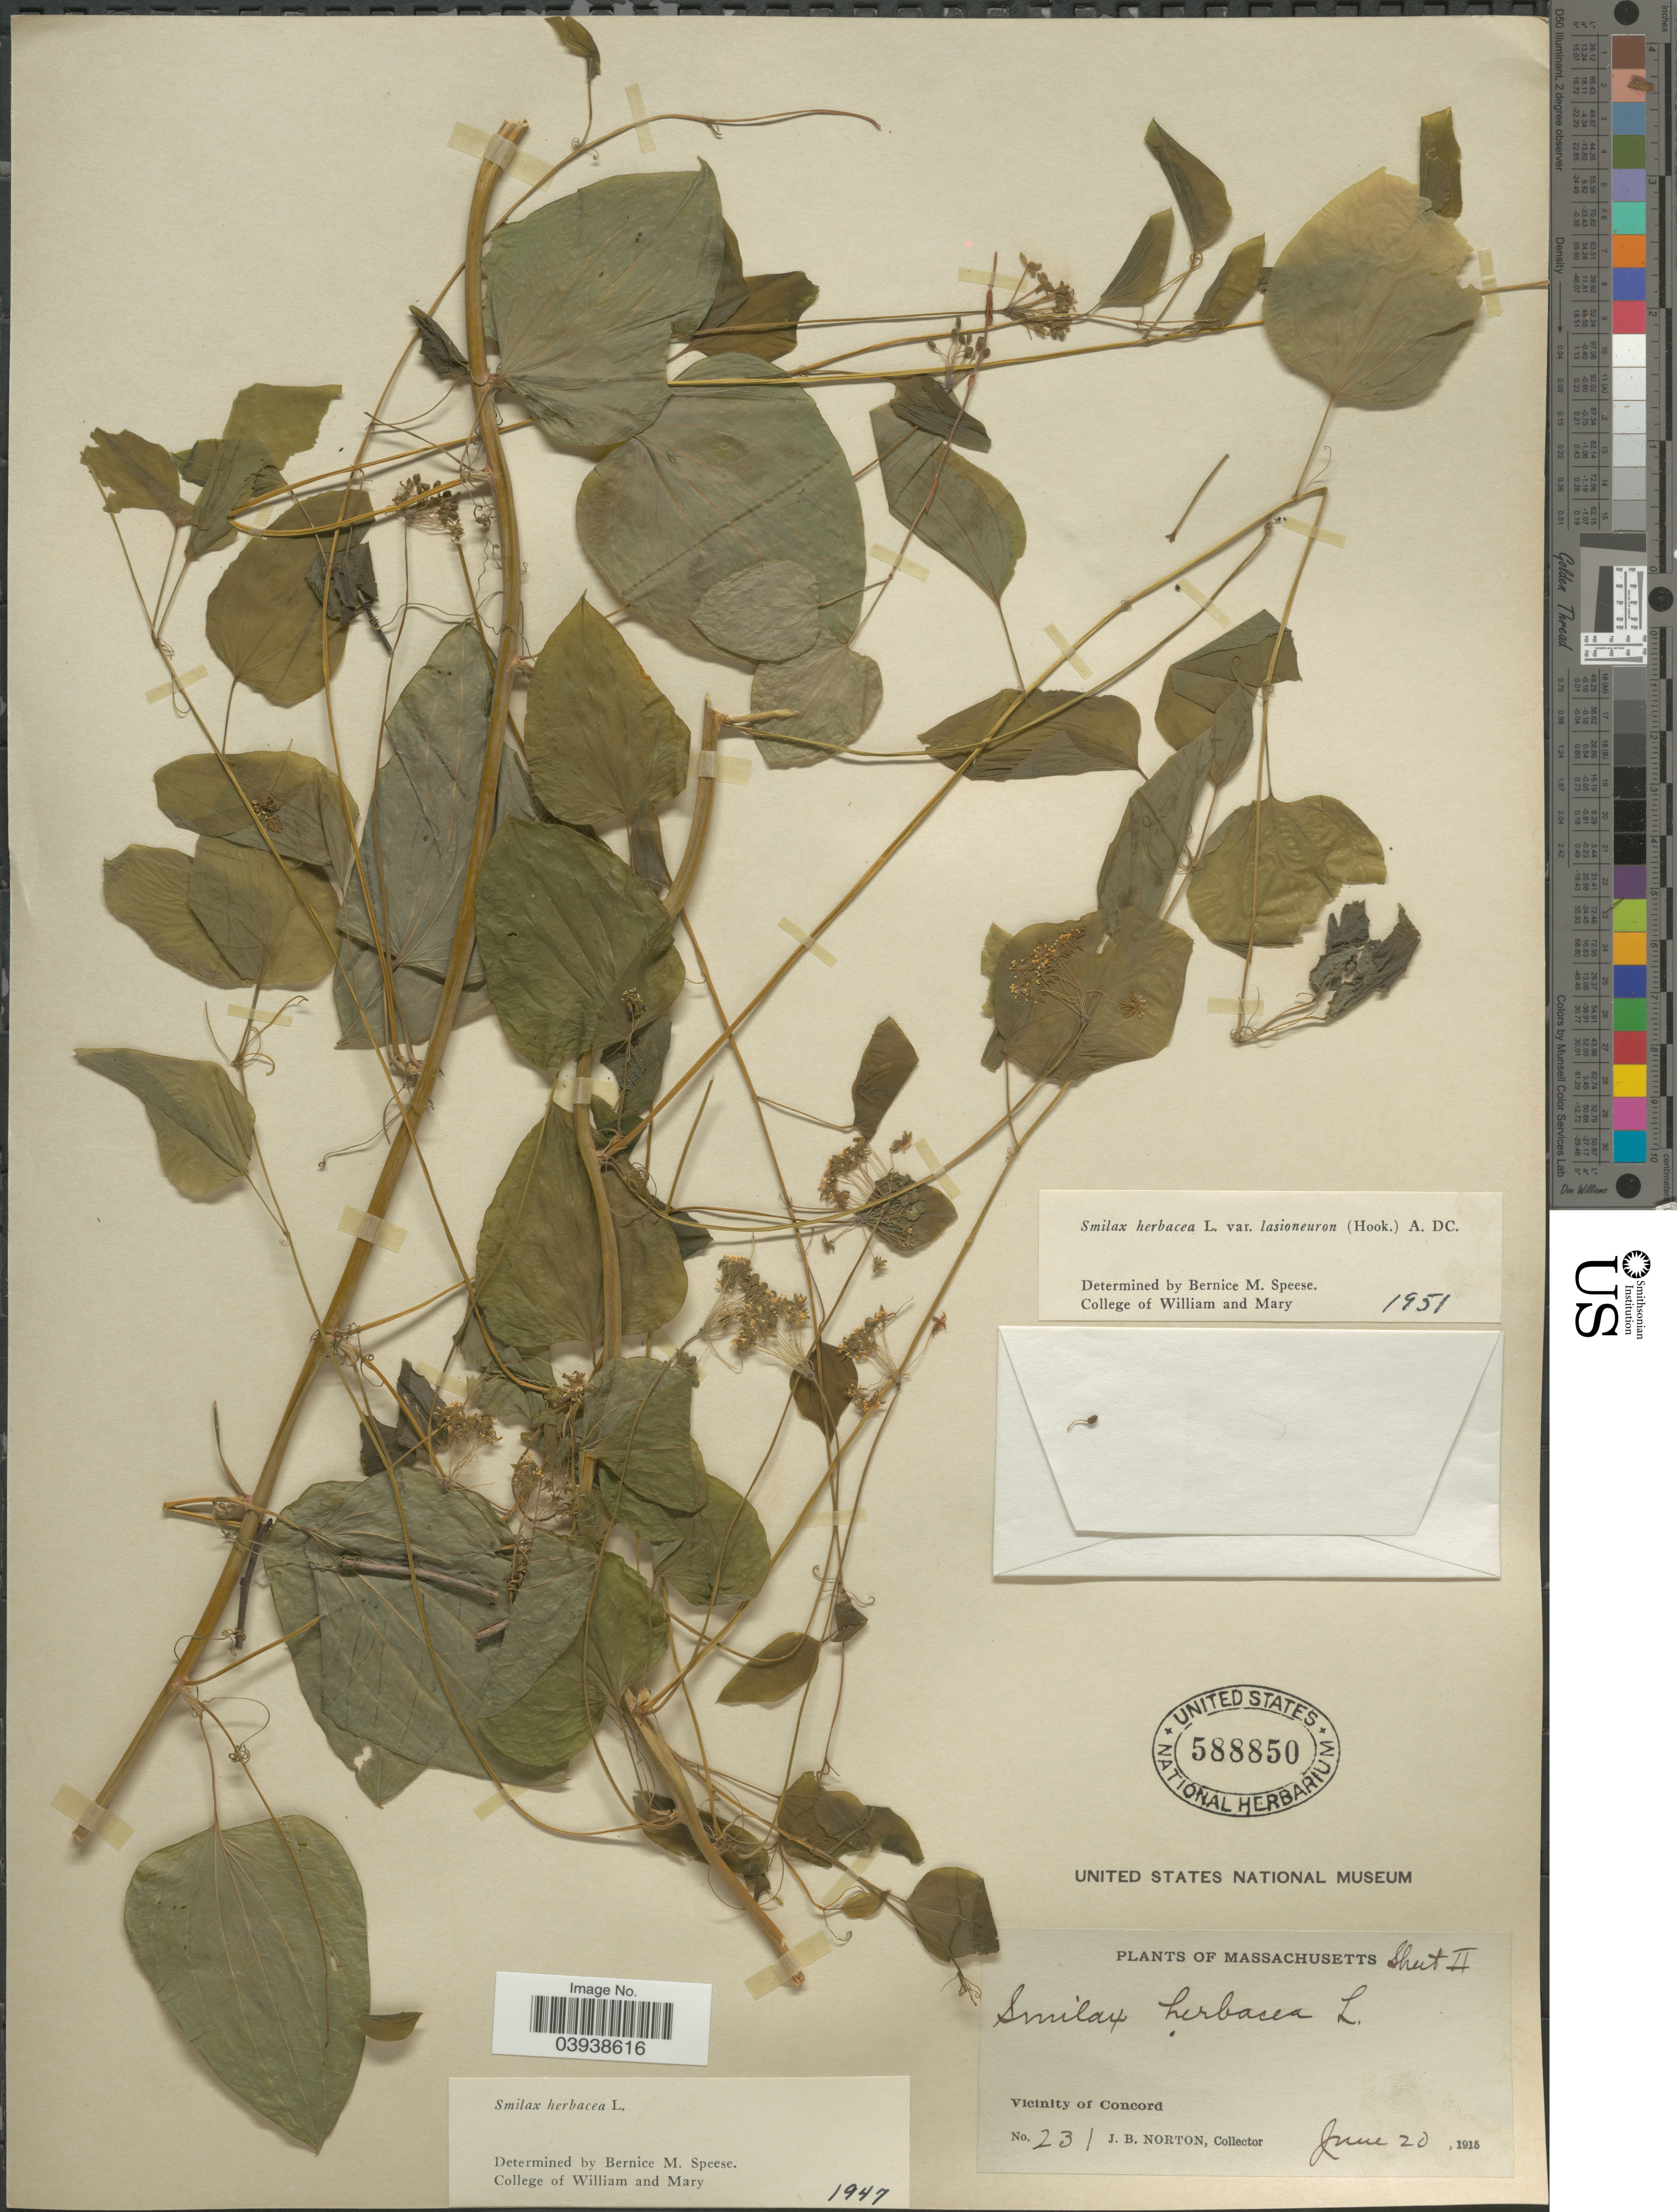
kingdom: Plantae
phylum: Tracheophyta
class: Liliopsida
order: Liliales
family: Smilacaceae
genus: Smilax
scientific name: Smilax herbacea var. lasioneuron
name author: (Hook.) A. DC.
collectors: J. B. Norton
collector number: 231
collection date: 1915-06-20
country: United States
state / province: Massachusetts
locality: Vicinity of Concord.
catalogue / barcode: US 588850